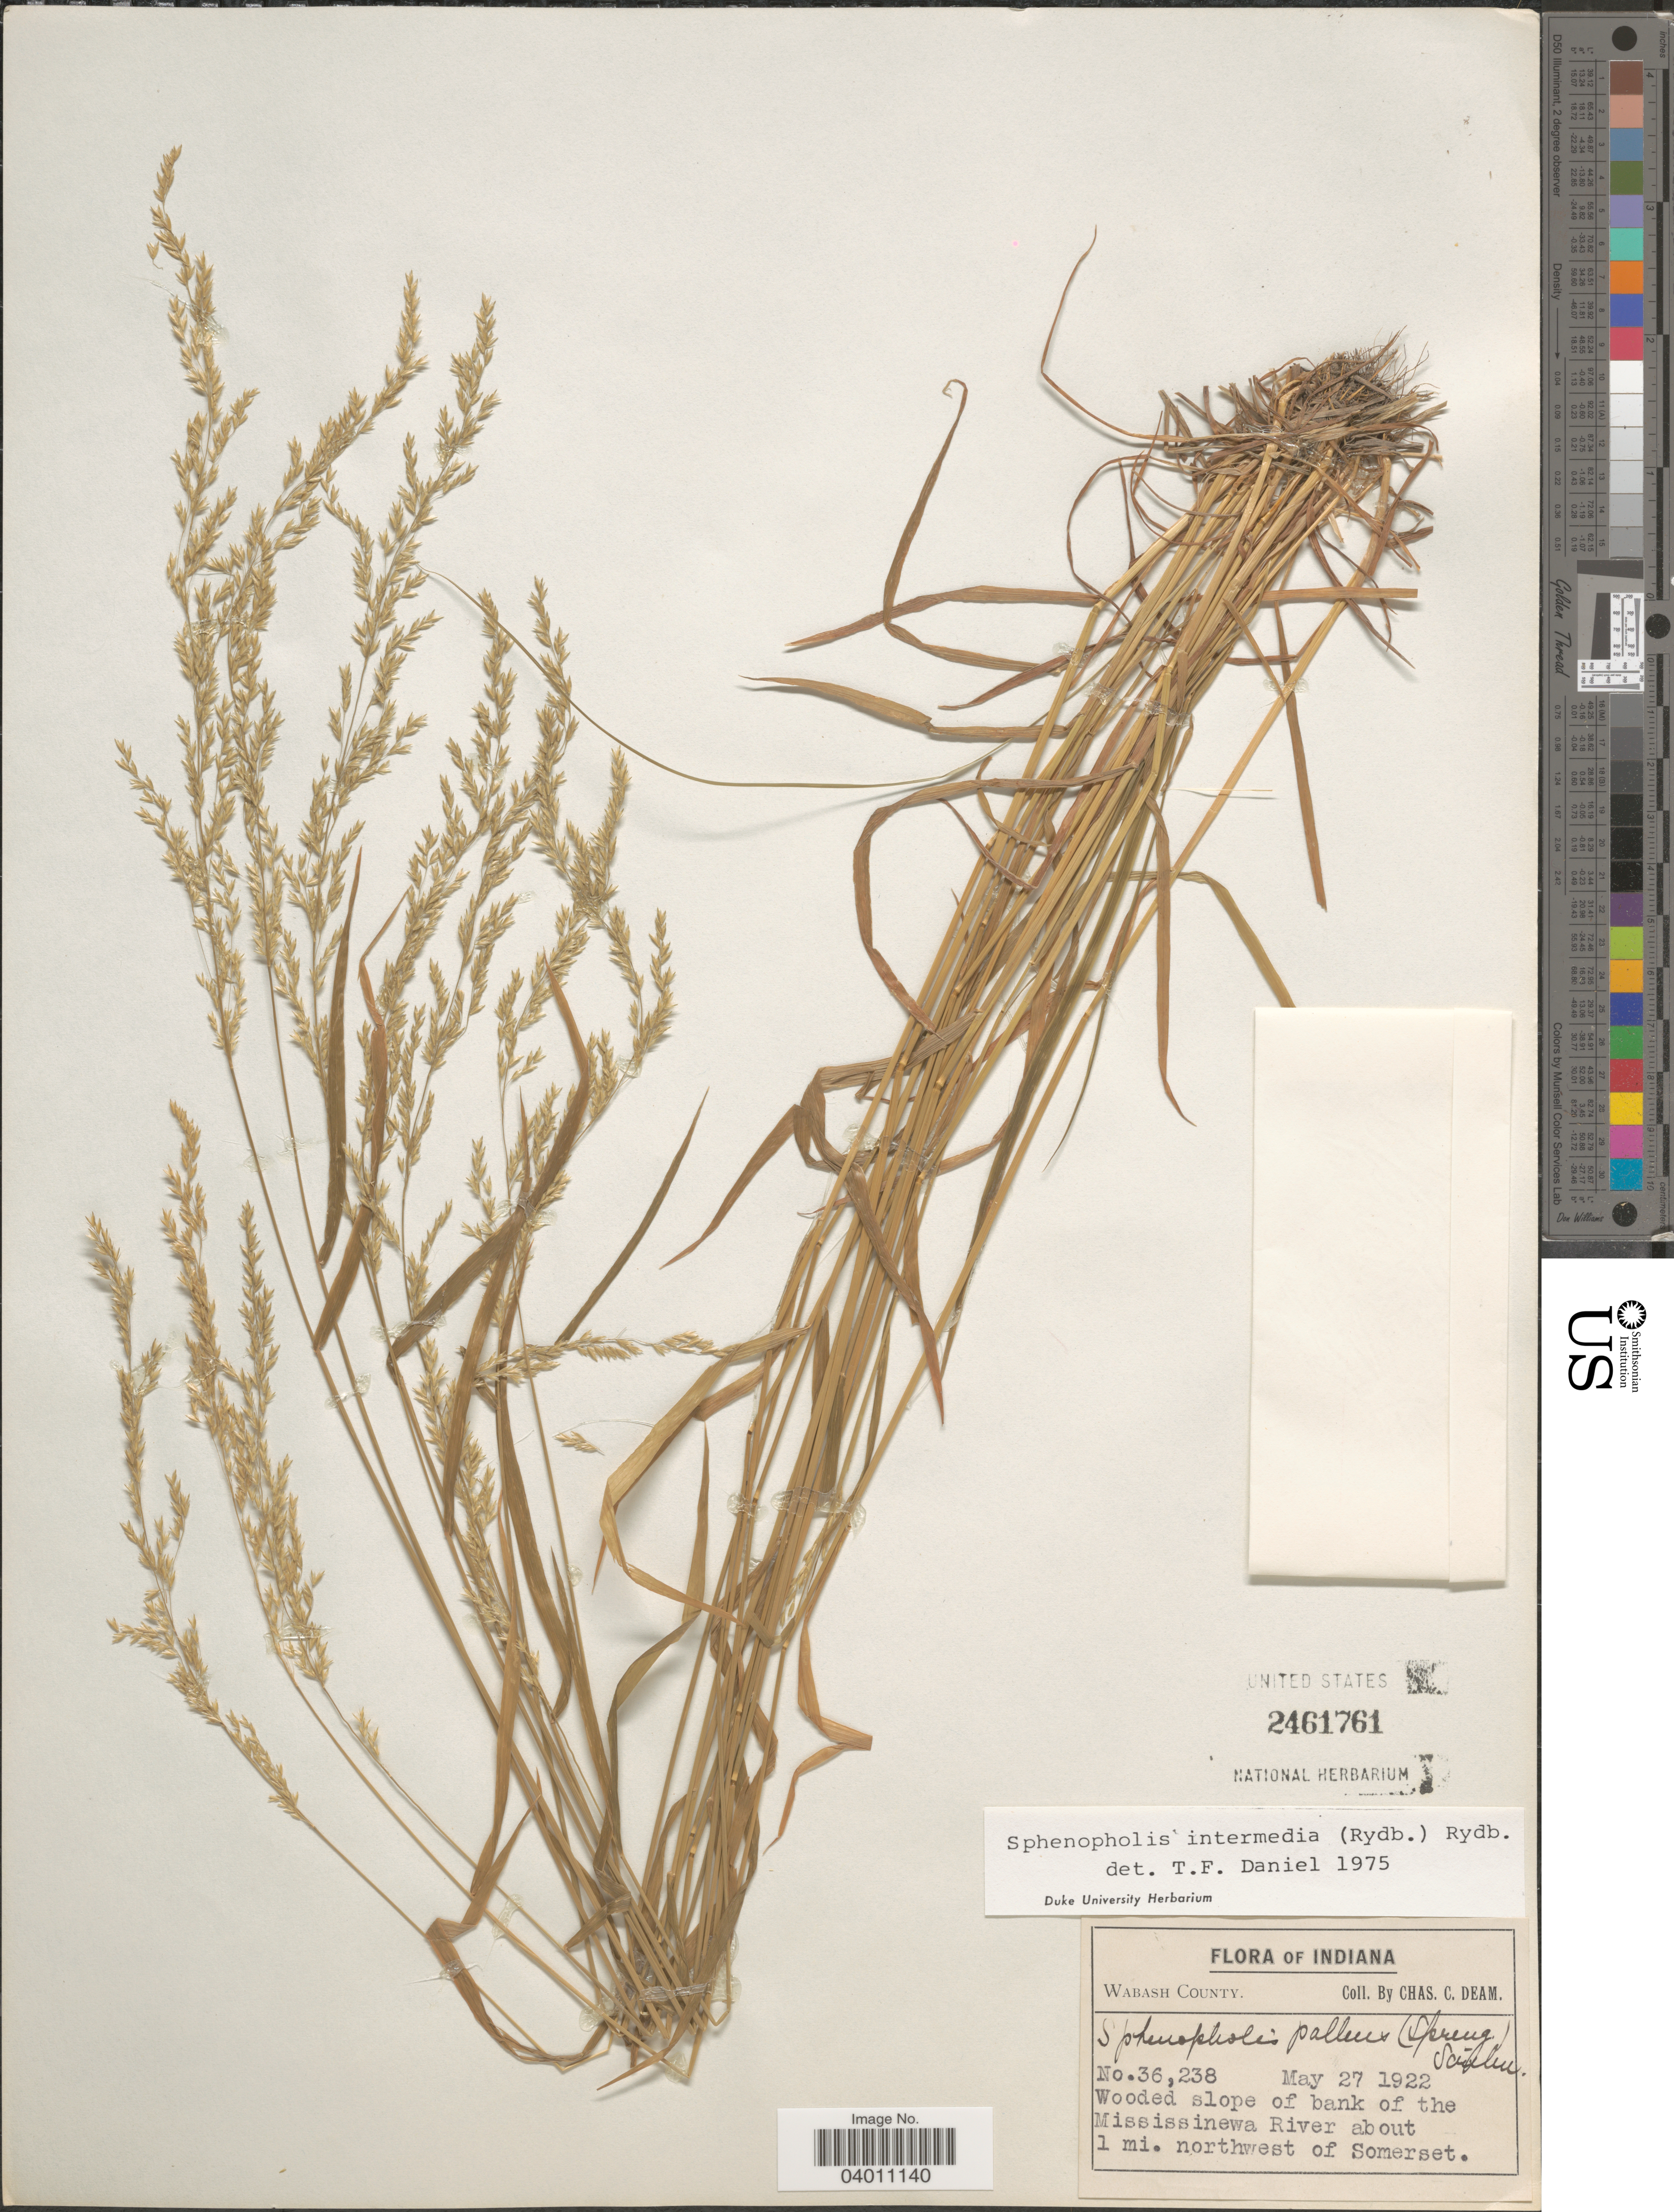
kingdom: Plantae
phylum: Tracheophyta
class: Liliopsida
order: Poales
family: Poaceae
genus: Sphenopholis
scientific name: Sphenopholis intermedia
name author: (Rydb.) Rydb.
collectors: C. C. Deam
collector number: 36238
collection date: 1922-05-27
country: United States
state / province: Indiana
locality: Wabash County. Wooded slope of bank of the Mississinewa River about 1 mi. northwest of Somerset.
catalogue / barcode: US 2461761